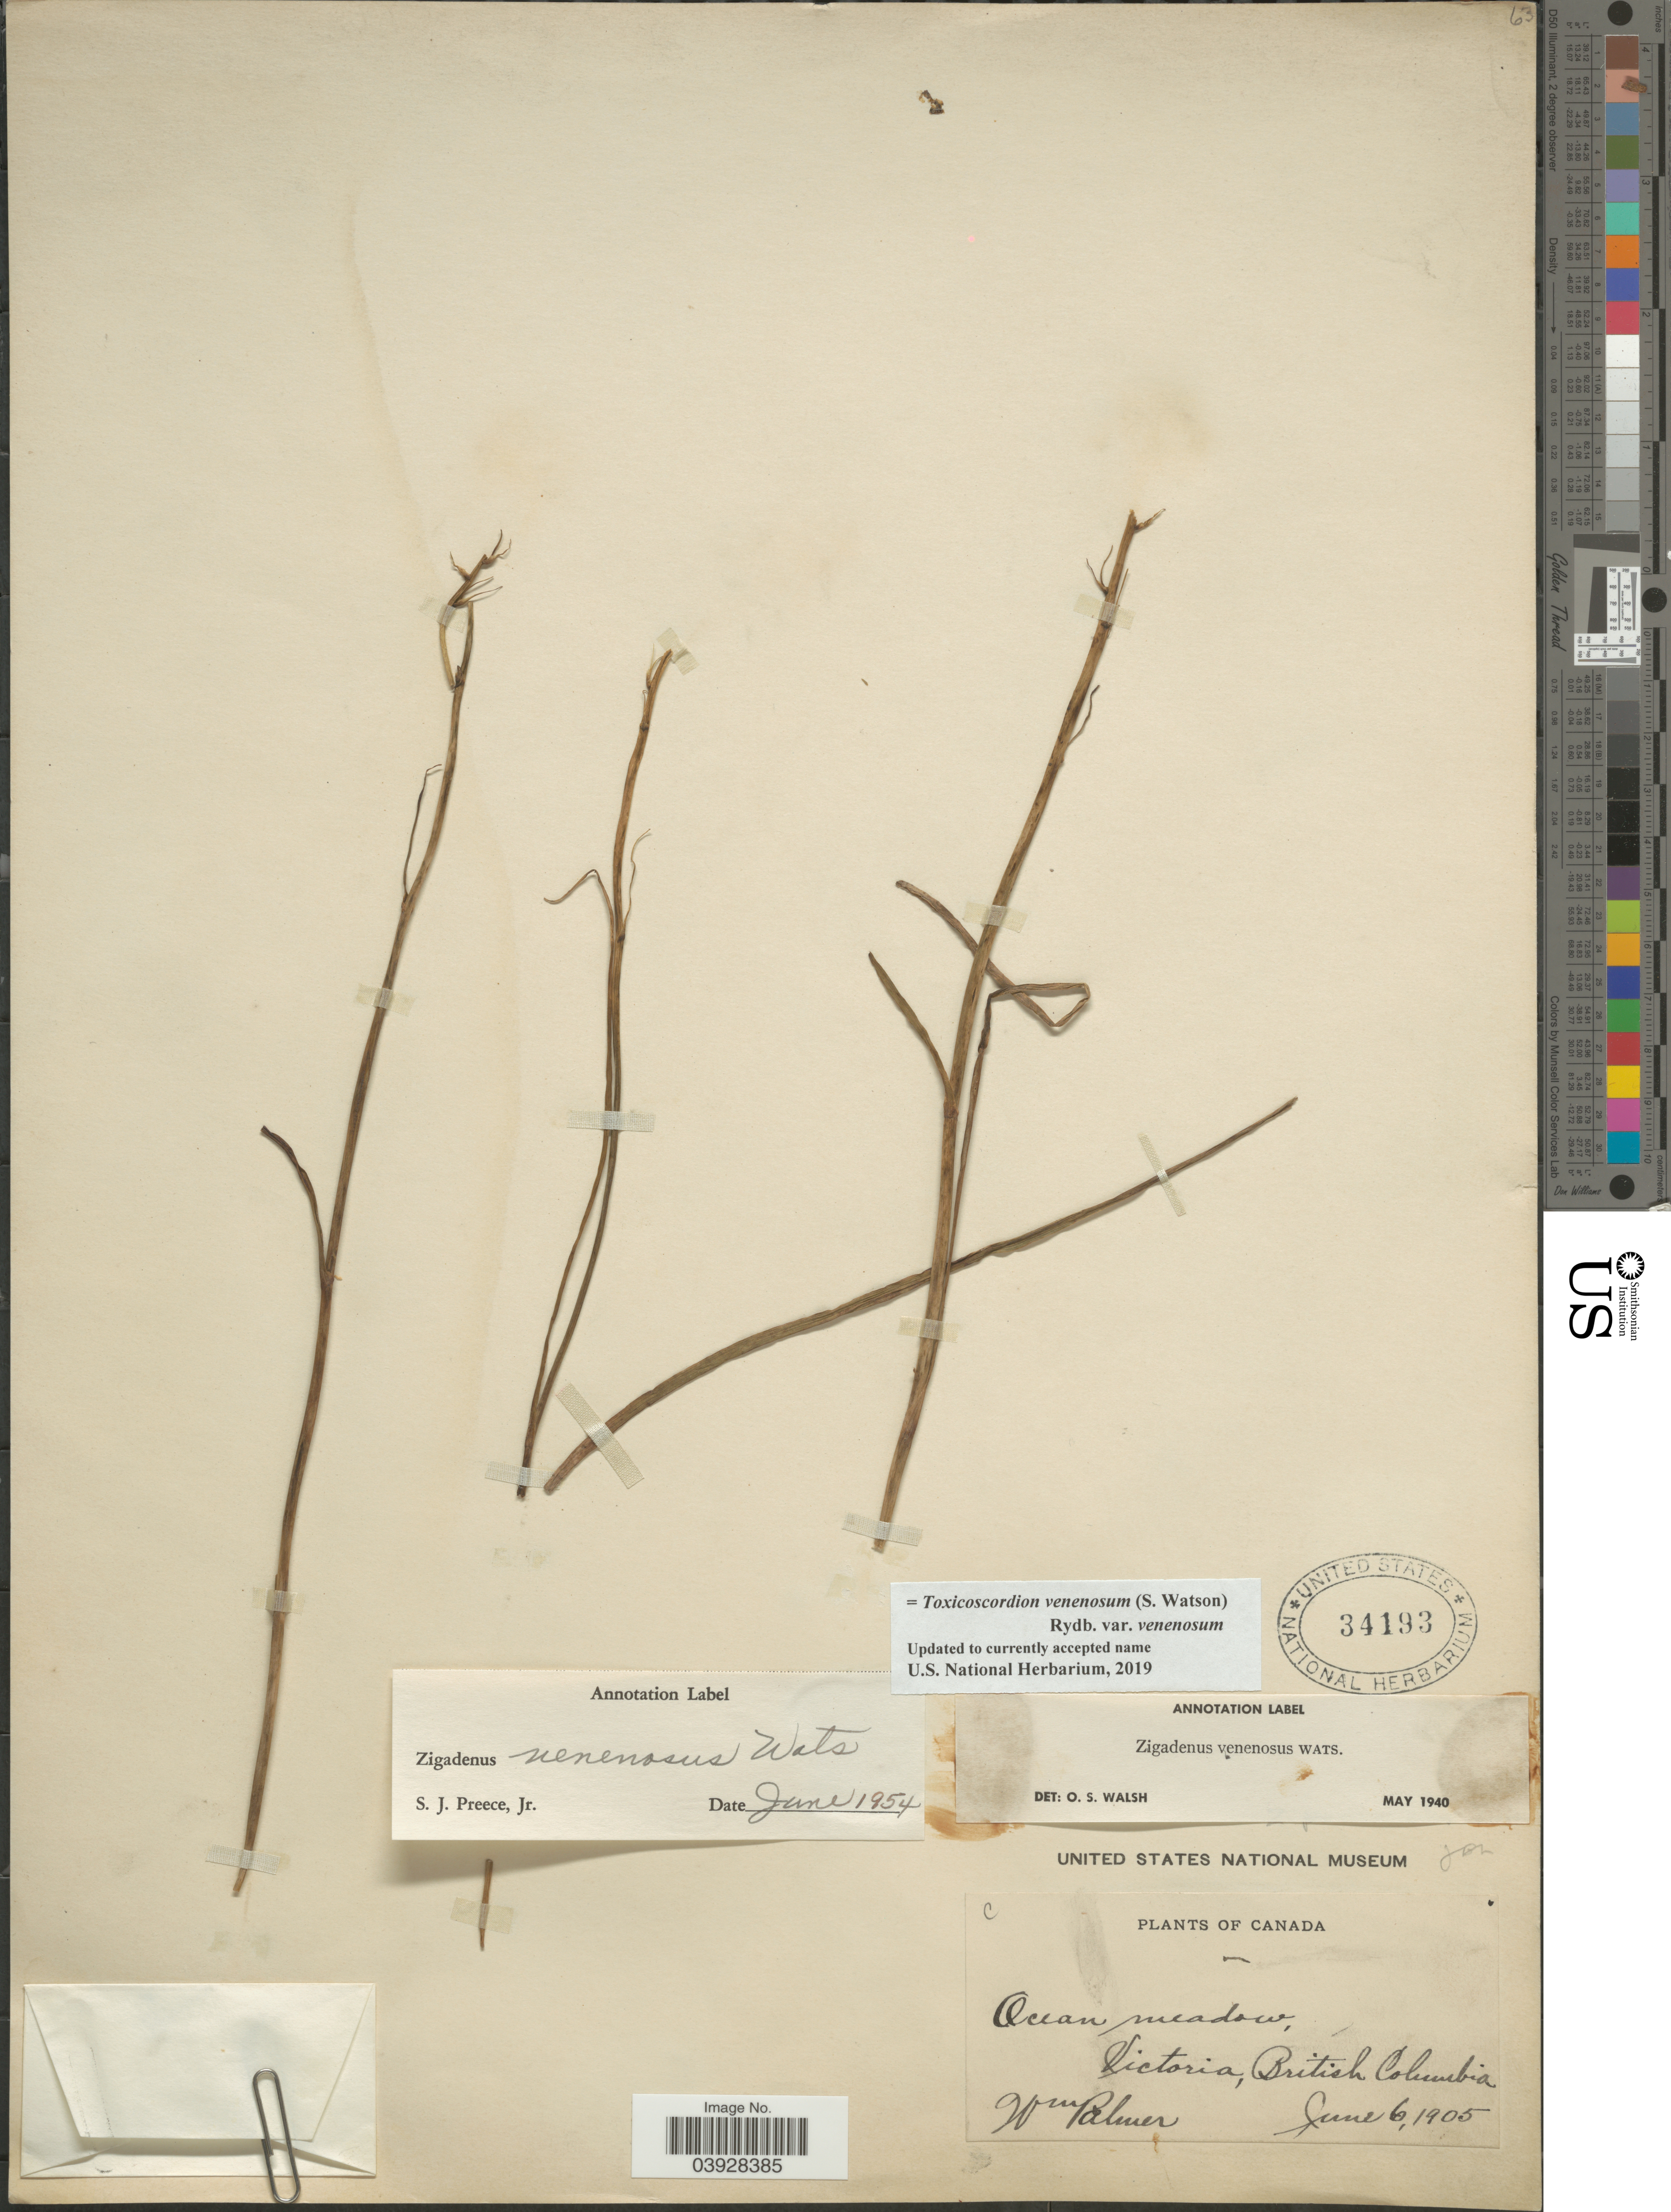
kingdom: Plantae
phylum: Tracheophyta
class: Liliopsida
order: Liliales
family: Melanthiaceae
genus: Toxicoscordion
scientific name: Toxicoscordion venenosum var. gramineum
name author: (Rydb.) Brasher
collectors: W. Palmer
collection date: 1905-06-06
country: Canada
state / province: British Columbia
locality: Ocean meadow, Victoria.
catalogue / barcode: US 34193